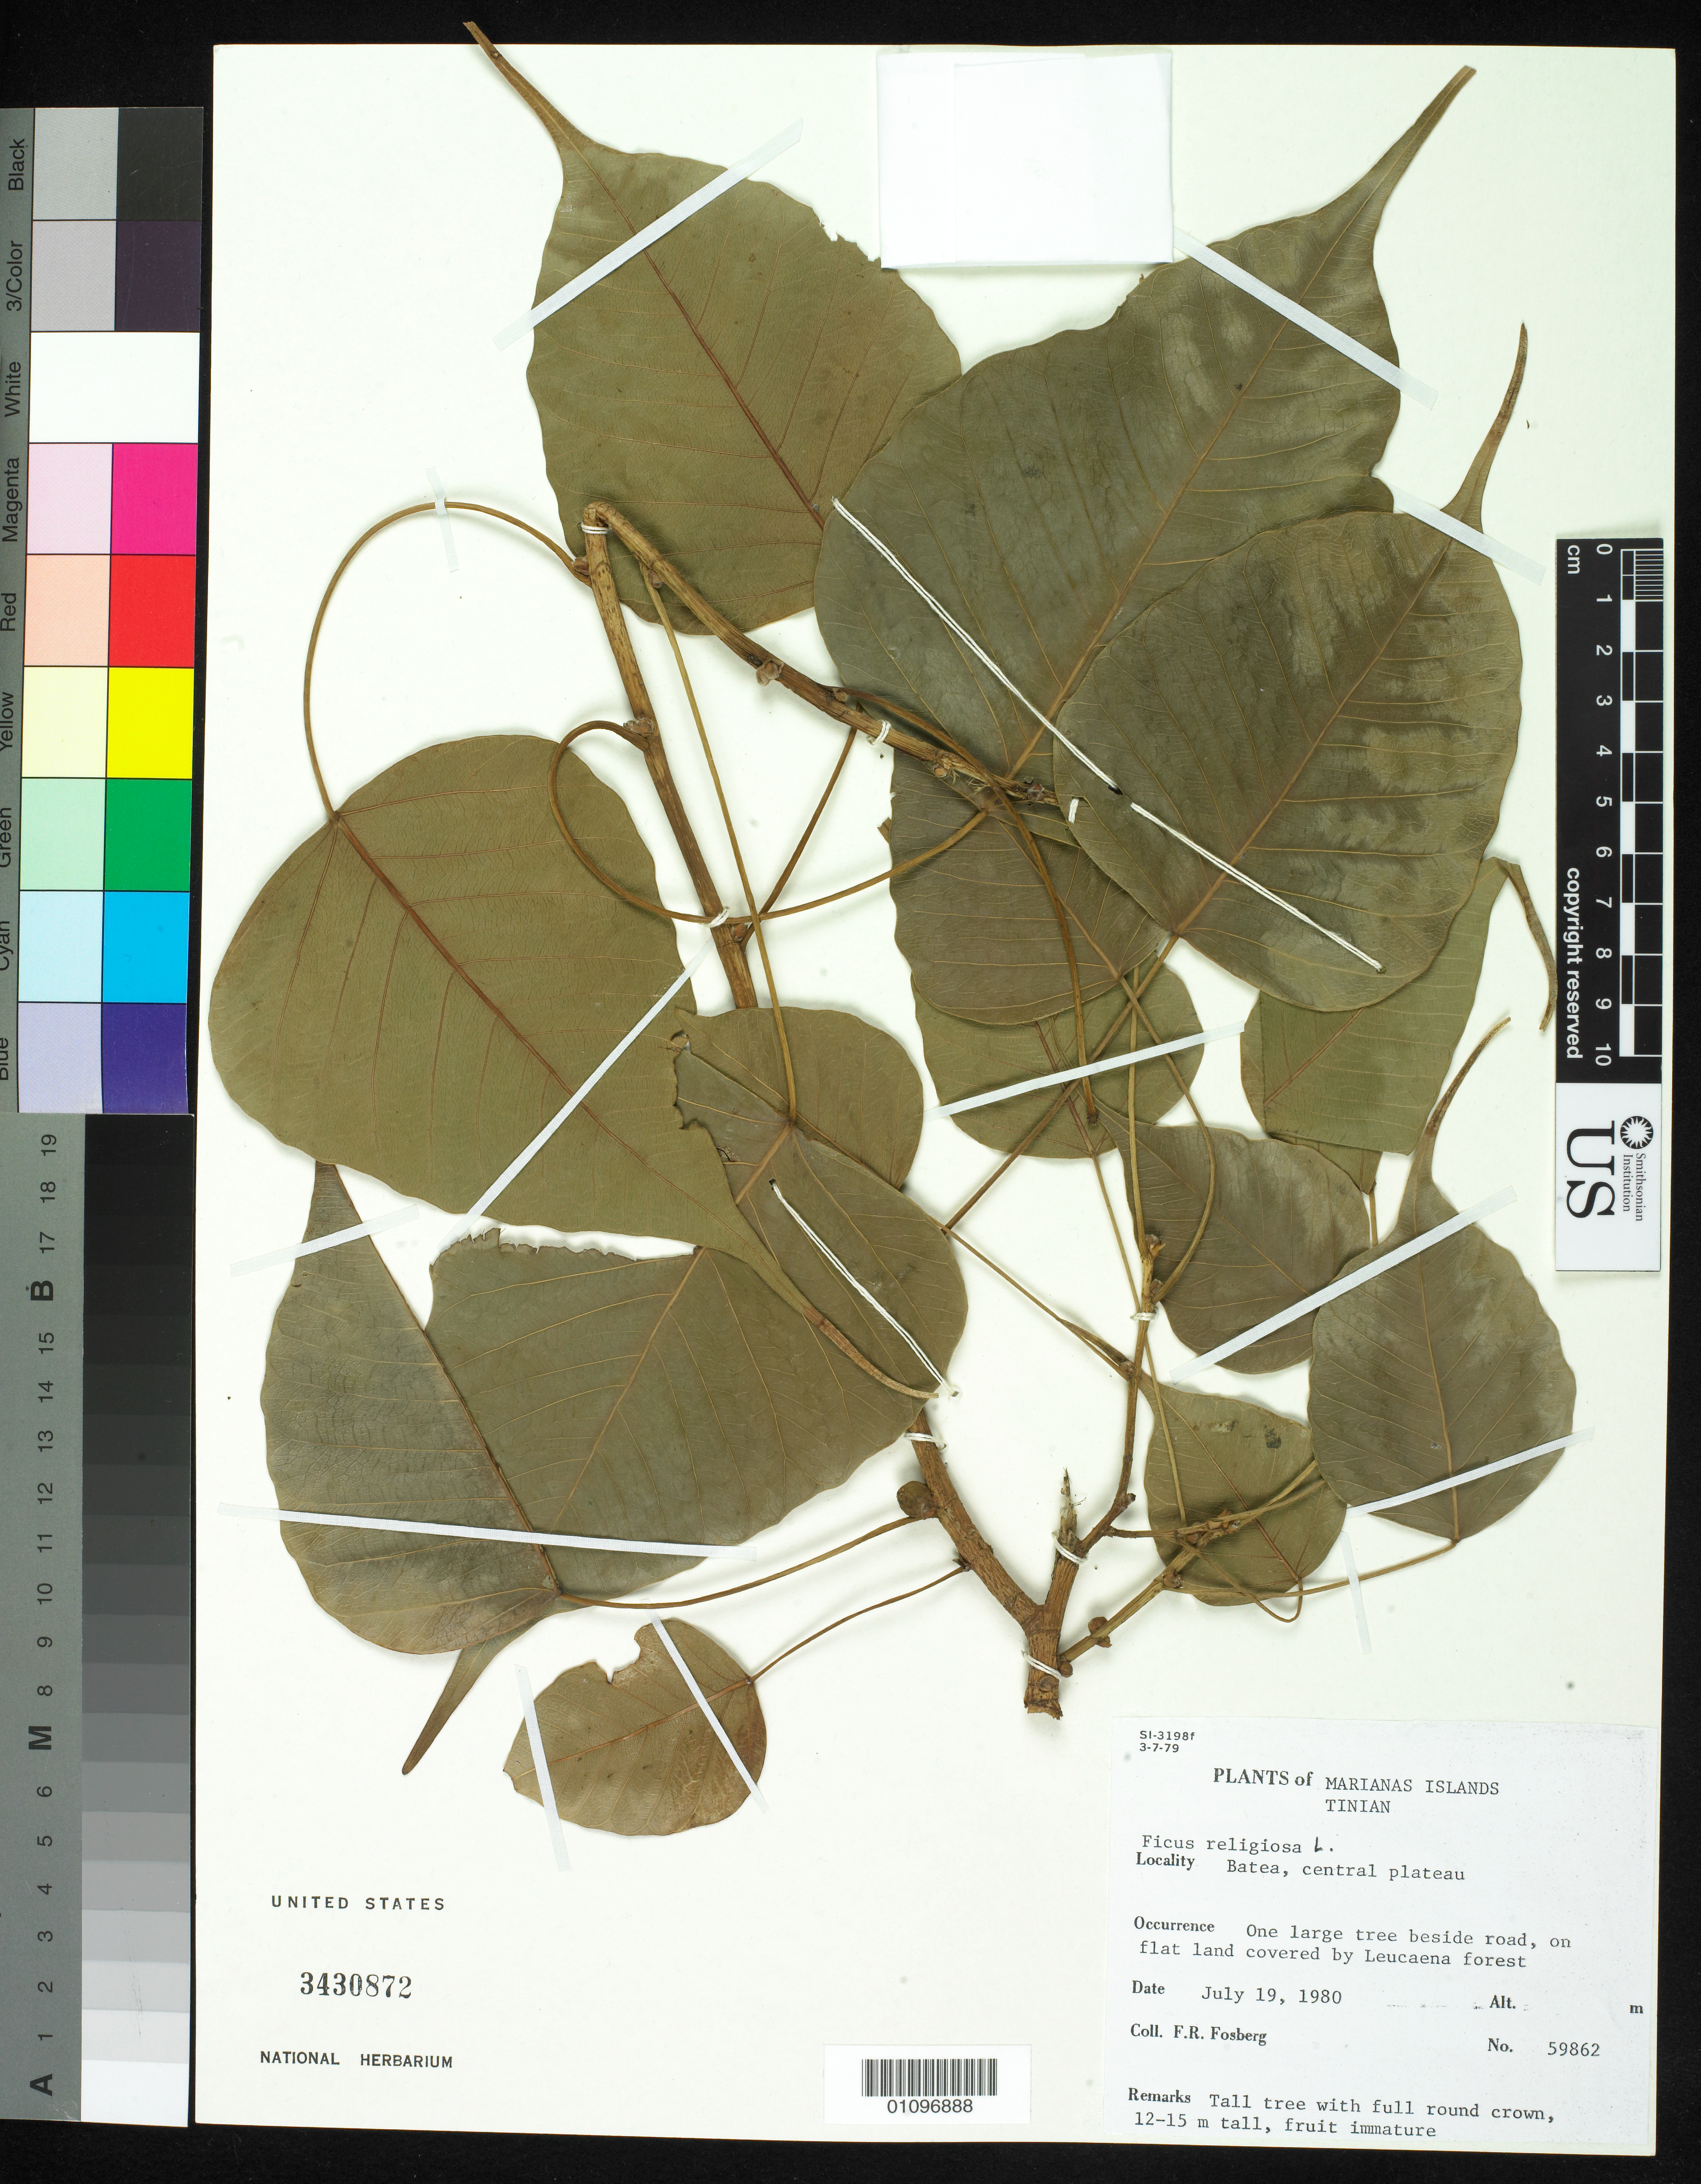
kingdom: Plantae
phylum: Tracheophyta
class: Magnoliopsida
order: Rosales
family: Moraceae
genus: Ficus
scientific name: Ficus religiosa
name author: L.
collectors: F. R. Fosberg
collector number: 59862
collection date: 1980-07-19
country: Northern Mariana Islands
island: Tinian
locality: Batea (I suspect is Badeha) Central Plateau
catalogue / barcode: US 3430872